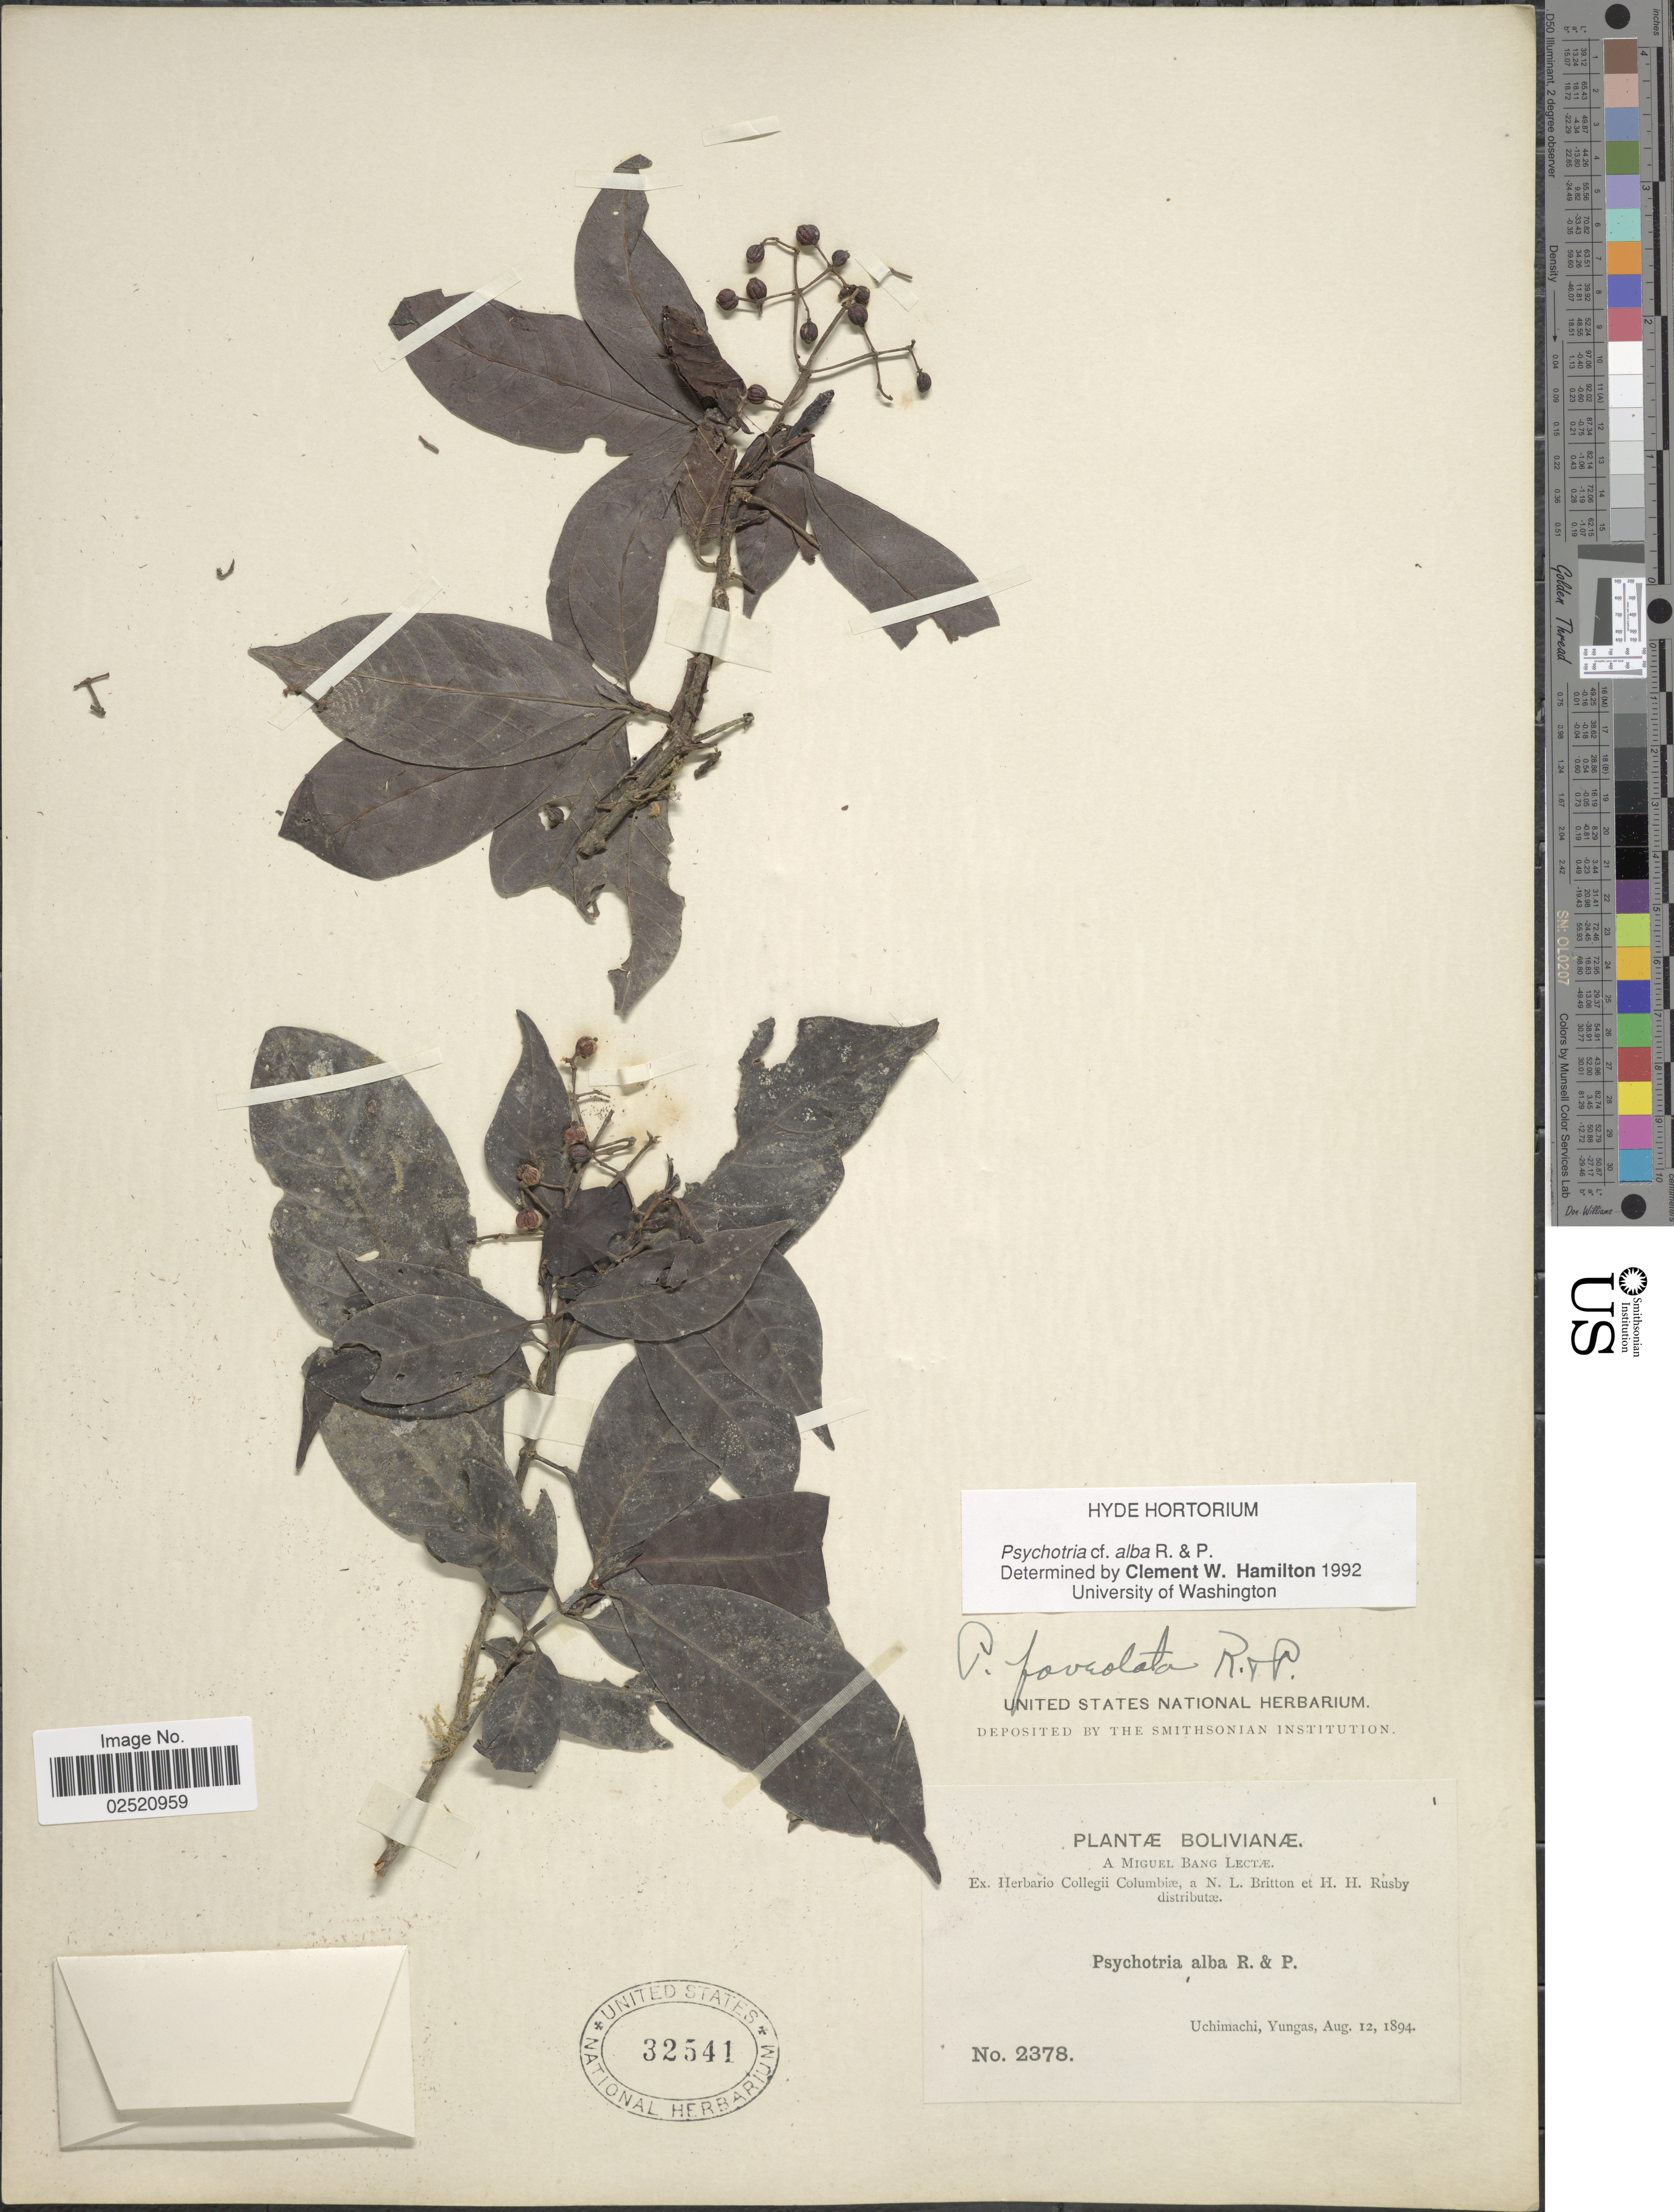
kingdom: Plantae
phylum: Tracheophyta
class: Magnoliopsida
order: Gentianales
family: Rubiaceae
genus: Psychotria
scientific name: Psychotria alba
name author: Ruiz & Pav.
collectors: M. Bang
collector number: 2378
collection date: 1894-08-12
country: Bolivia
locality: Uchimachi, Yungas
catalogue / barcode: US 32541